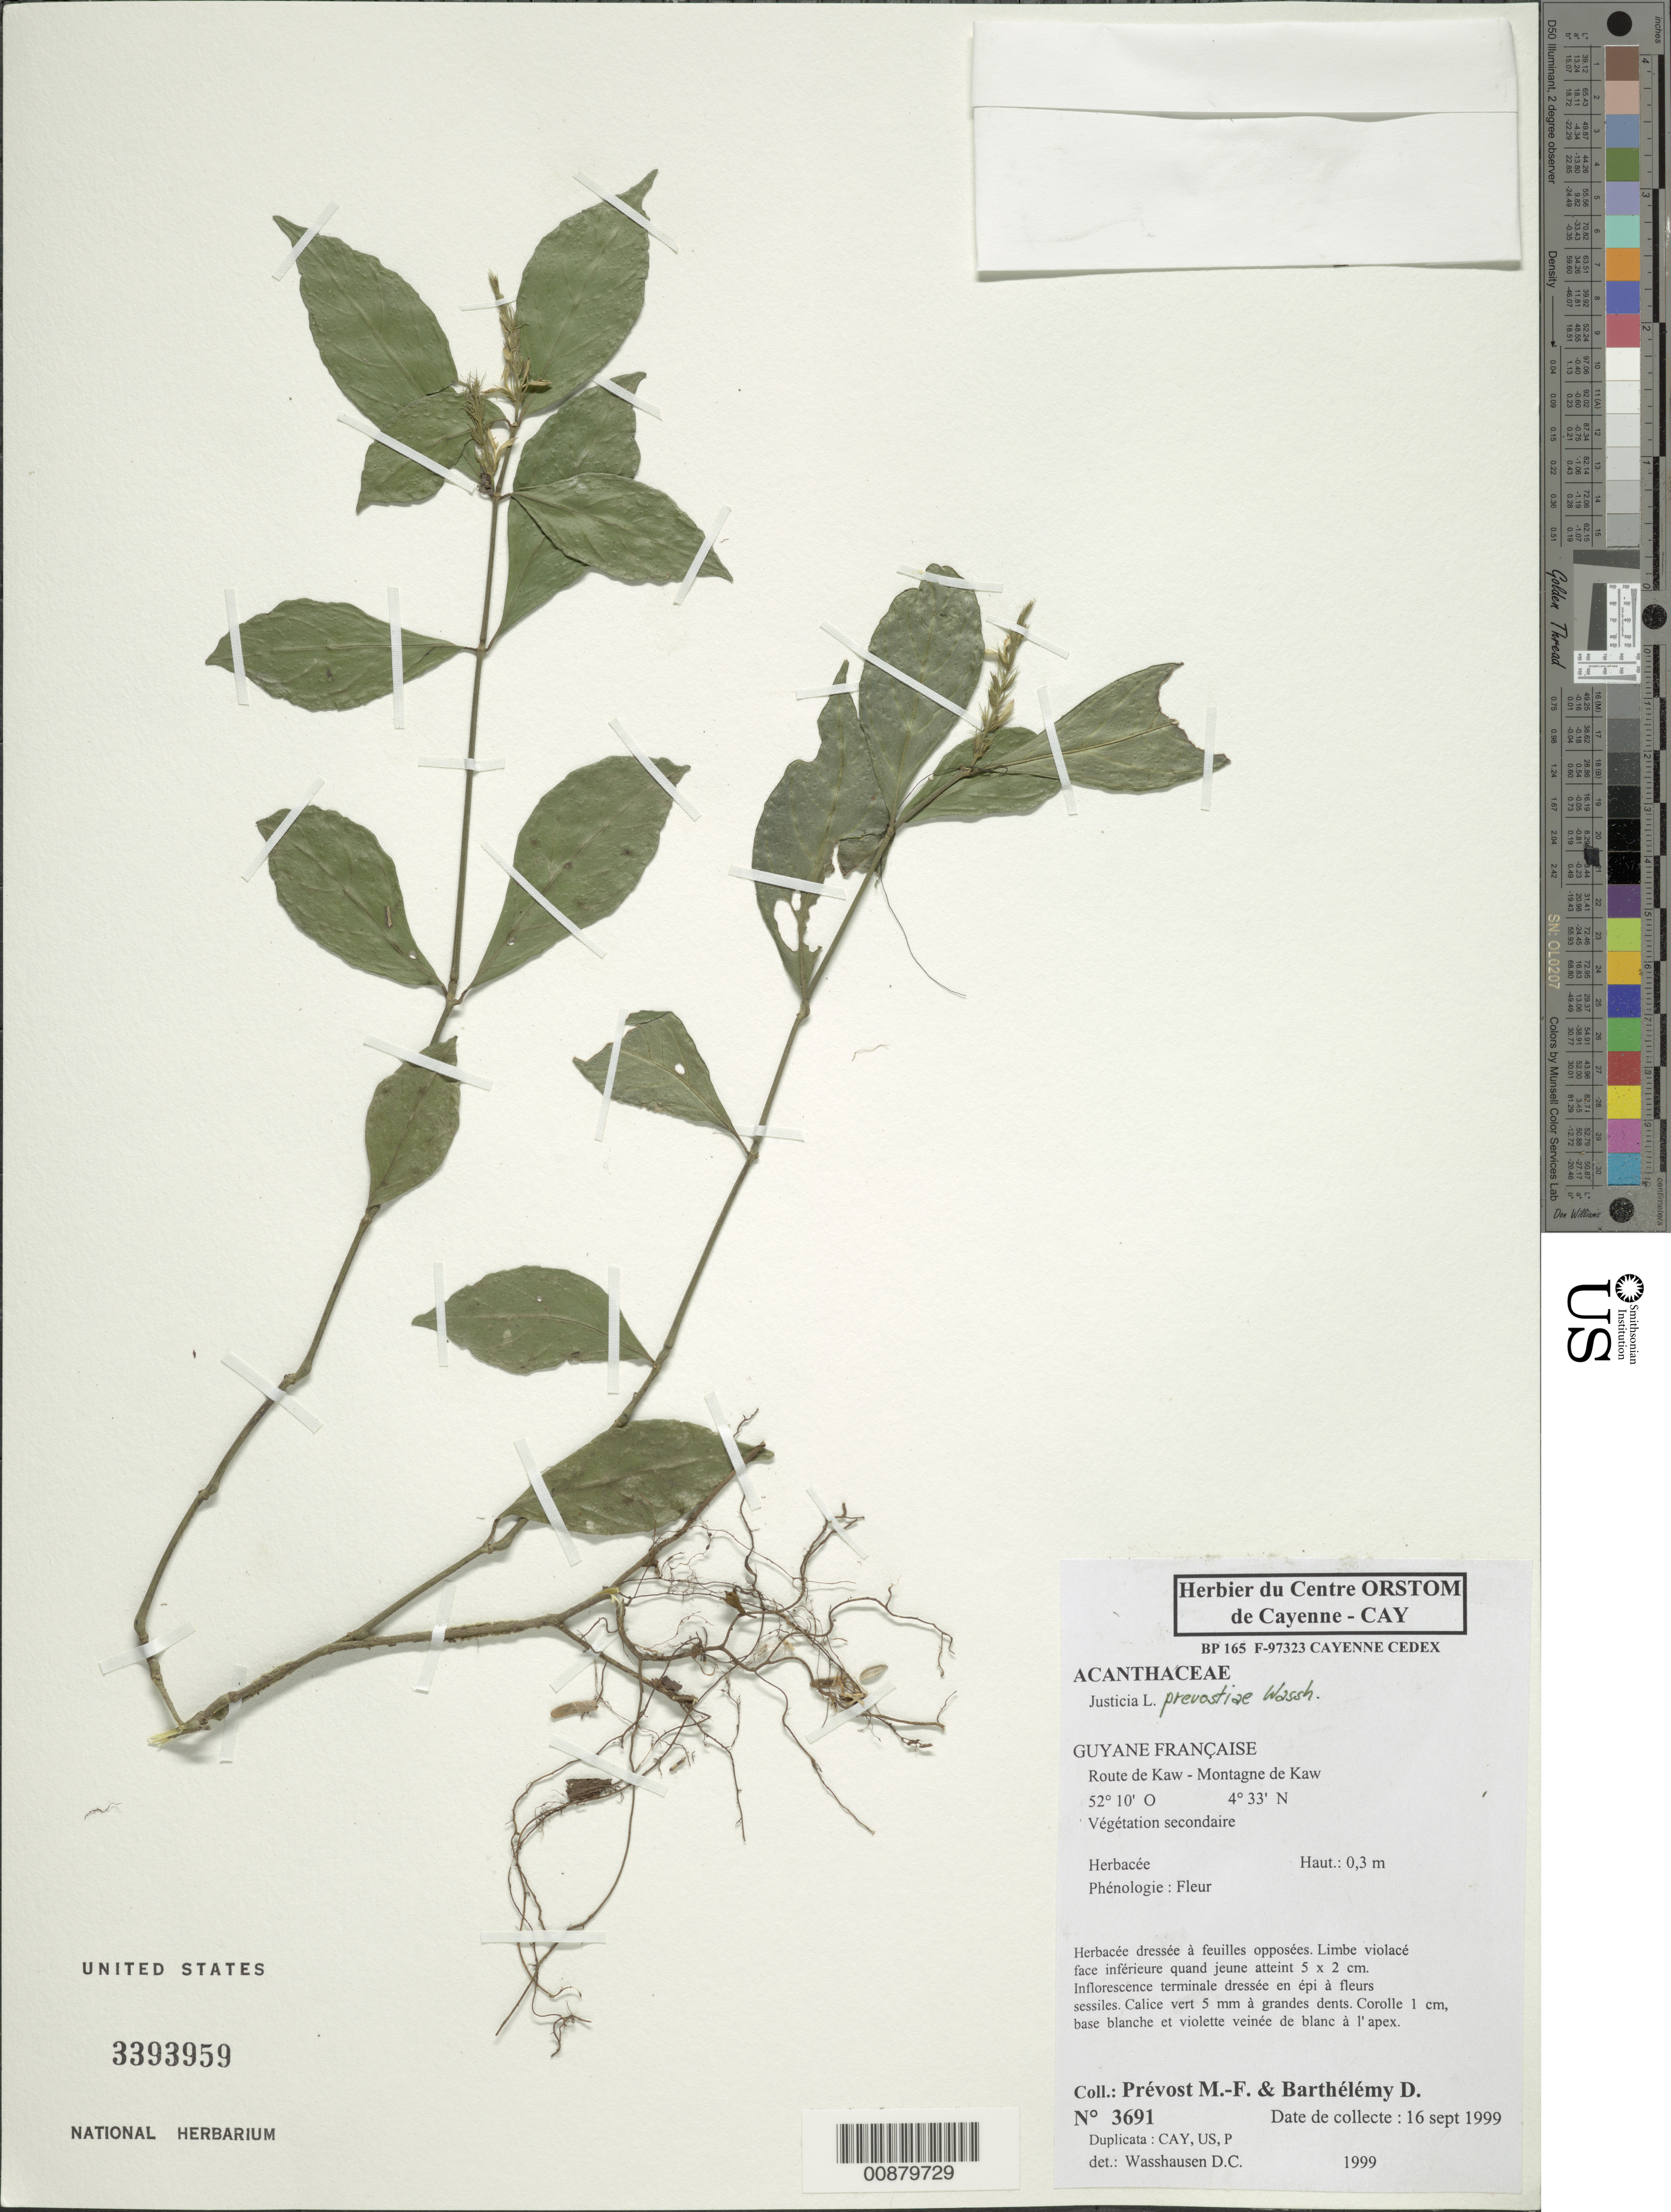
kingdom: Plantae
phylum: Tracheophyta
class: Magnoliopsida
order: Lamiales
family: Acanthaceae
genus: Justicia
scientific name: Justicia prevostiae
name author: Wassh.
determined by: Wasshausen, Dieter C., (BOT), Smithsonian Institution - National Museum of Natural History (UNITED STATES)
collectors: M.-F. Prévost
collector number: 3691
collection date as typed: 16-Sep-99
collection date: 1999-09-16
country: French Guiana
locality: Route de Kaw, Montagne de Kaw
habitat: Vegetación secondaire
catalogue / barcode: US 3393959